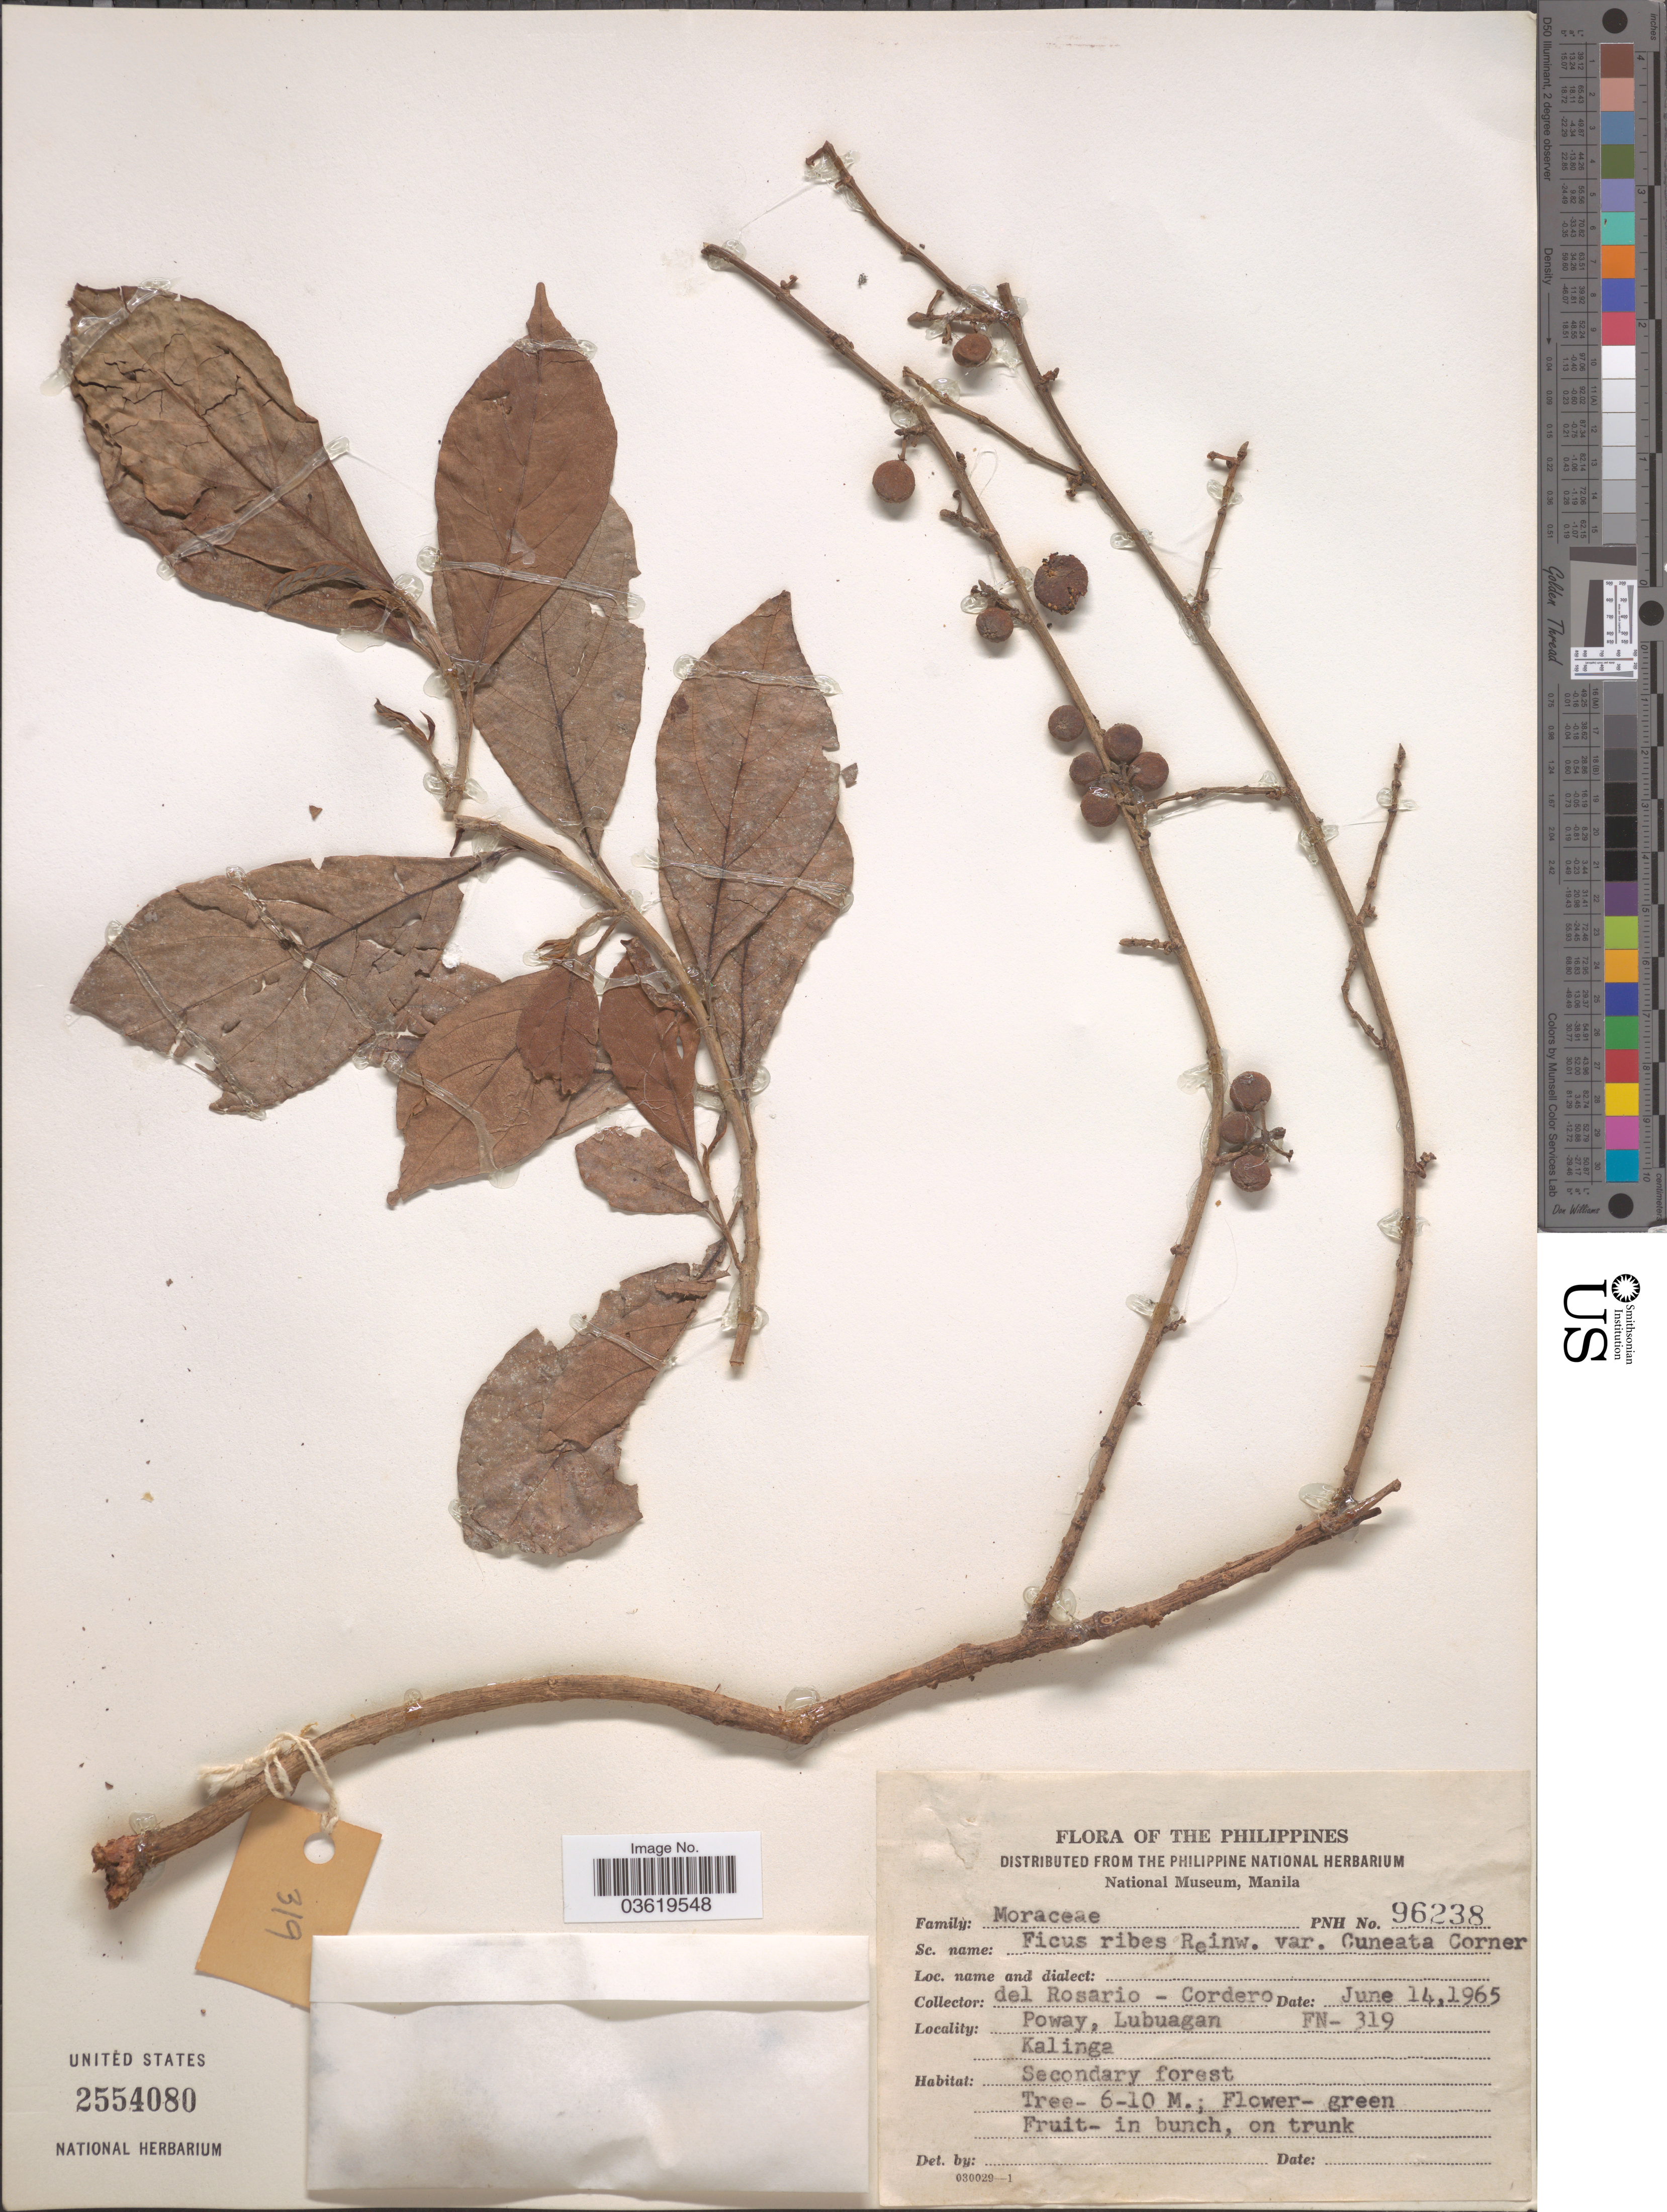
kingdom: Plantae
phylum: Tracheophyta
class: Magnoliopsida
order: Rosales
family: Moraceae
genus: Ficus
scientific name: Ficus ribes var. cuneata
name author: (Miq.) Corner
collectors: Del Rosario & -. Cordero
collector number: PNH96238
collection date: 1965-06-14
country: Philippines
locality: Poway, Lubuagan. Kalinga. FN-319.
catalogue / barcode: US 2554080